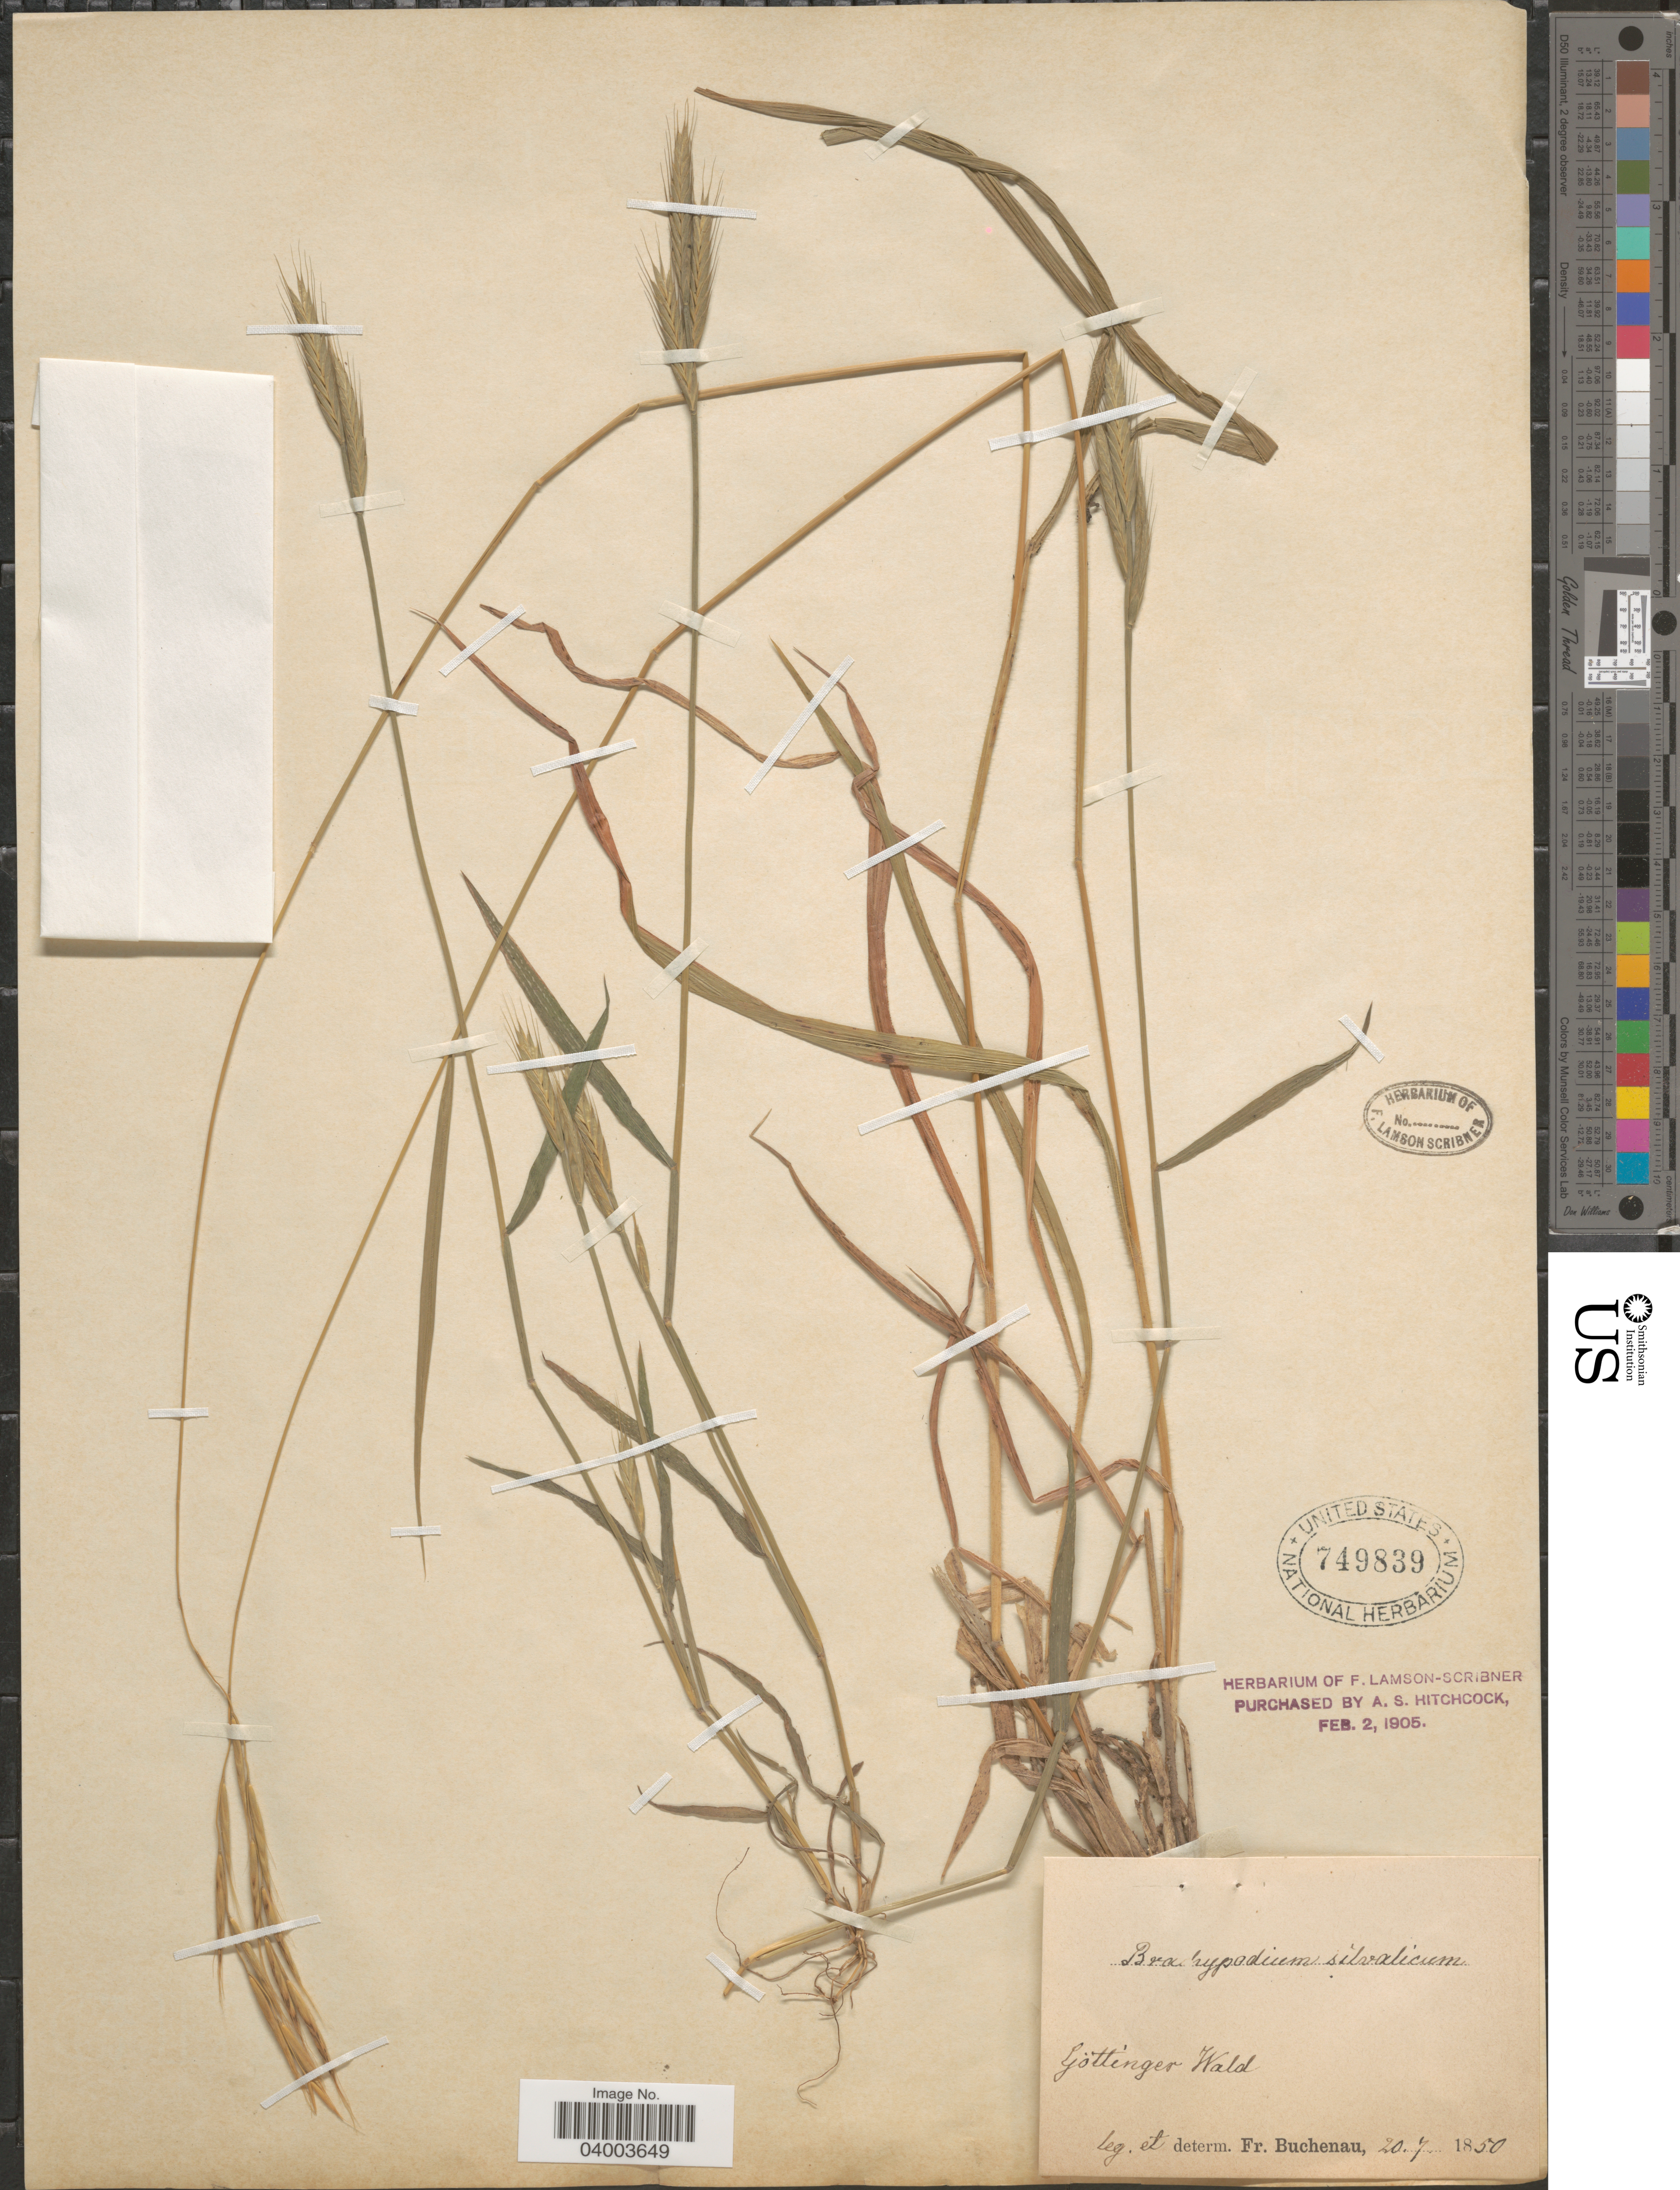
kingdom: Plantae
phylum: Tracheophyta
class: Liliopsida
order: Poales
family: Poaceae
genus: Brachypodium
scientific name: Brachypodium sylvaticum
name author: (Huds.) P. Beauv.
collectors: F. Buchenau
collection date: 1850-07-20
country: Germany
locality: Göttinger Wald.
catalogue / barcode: US 749839